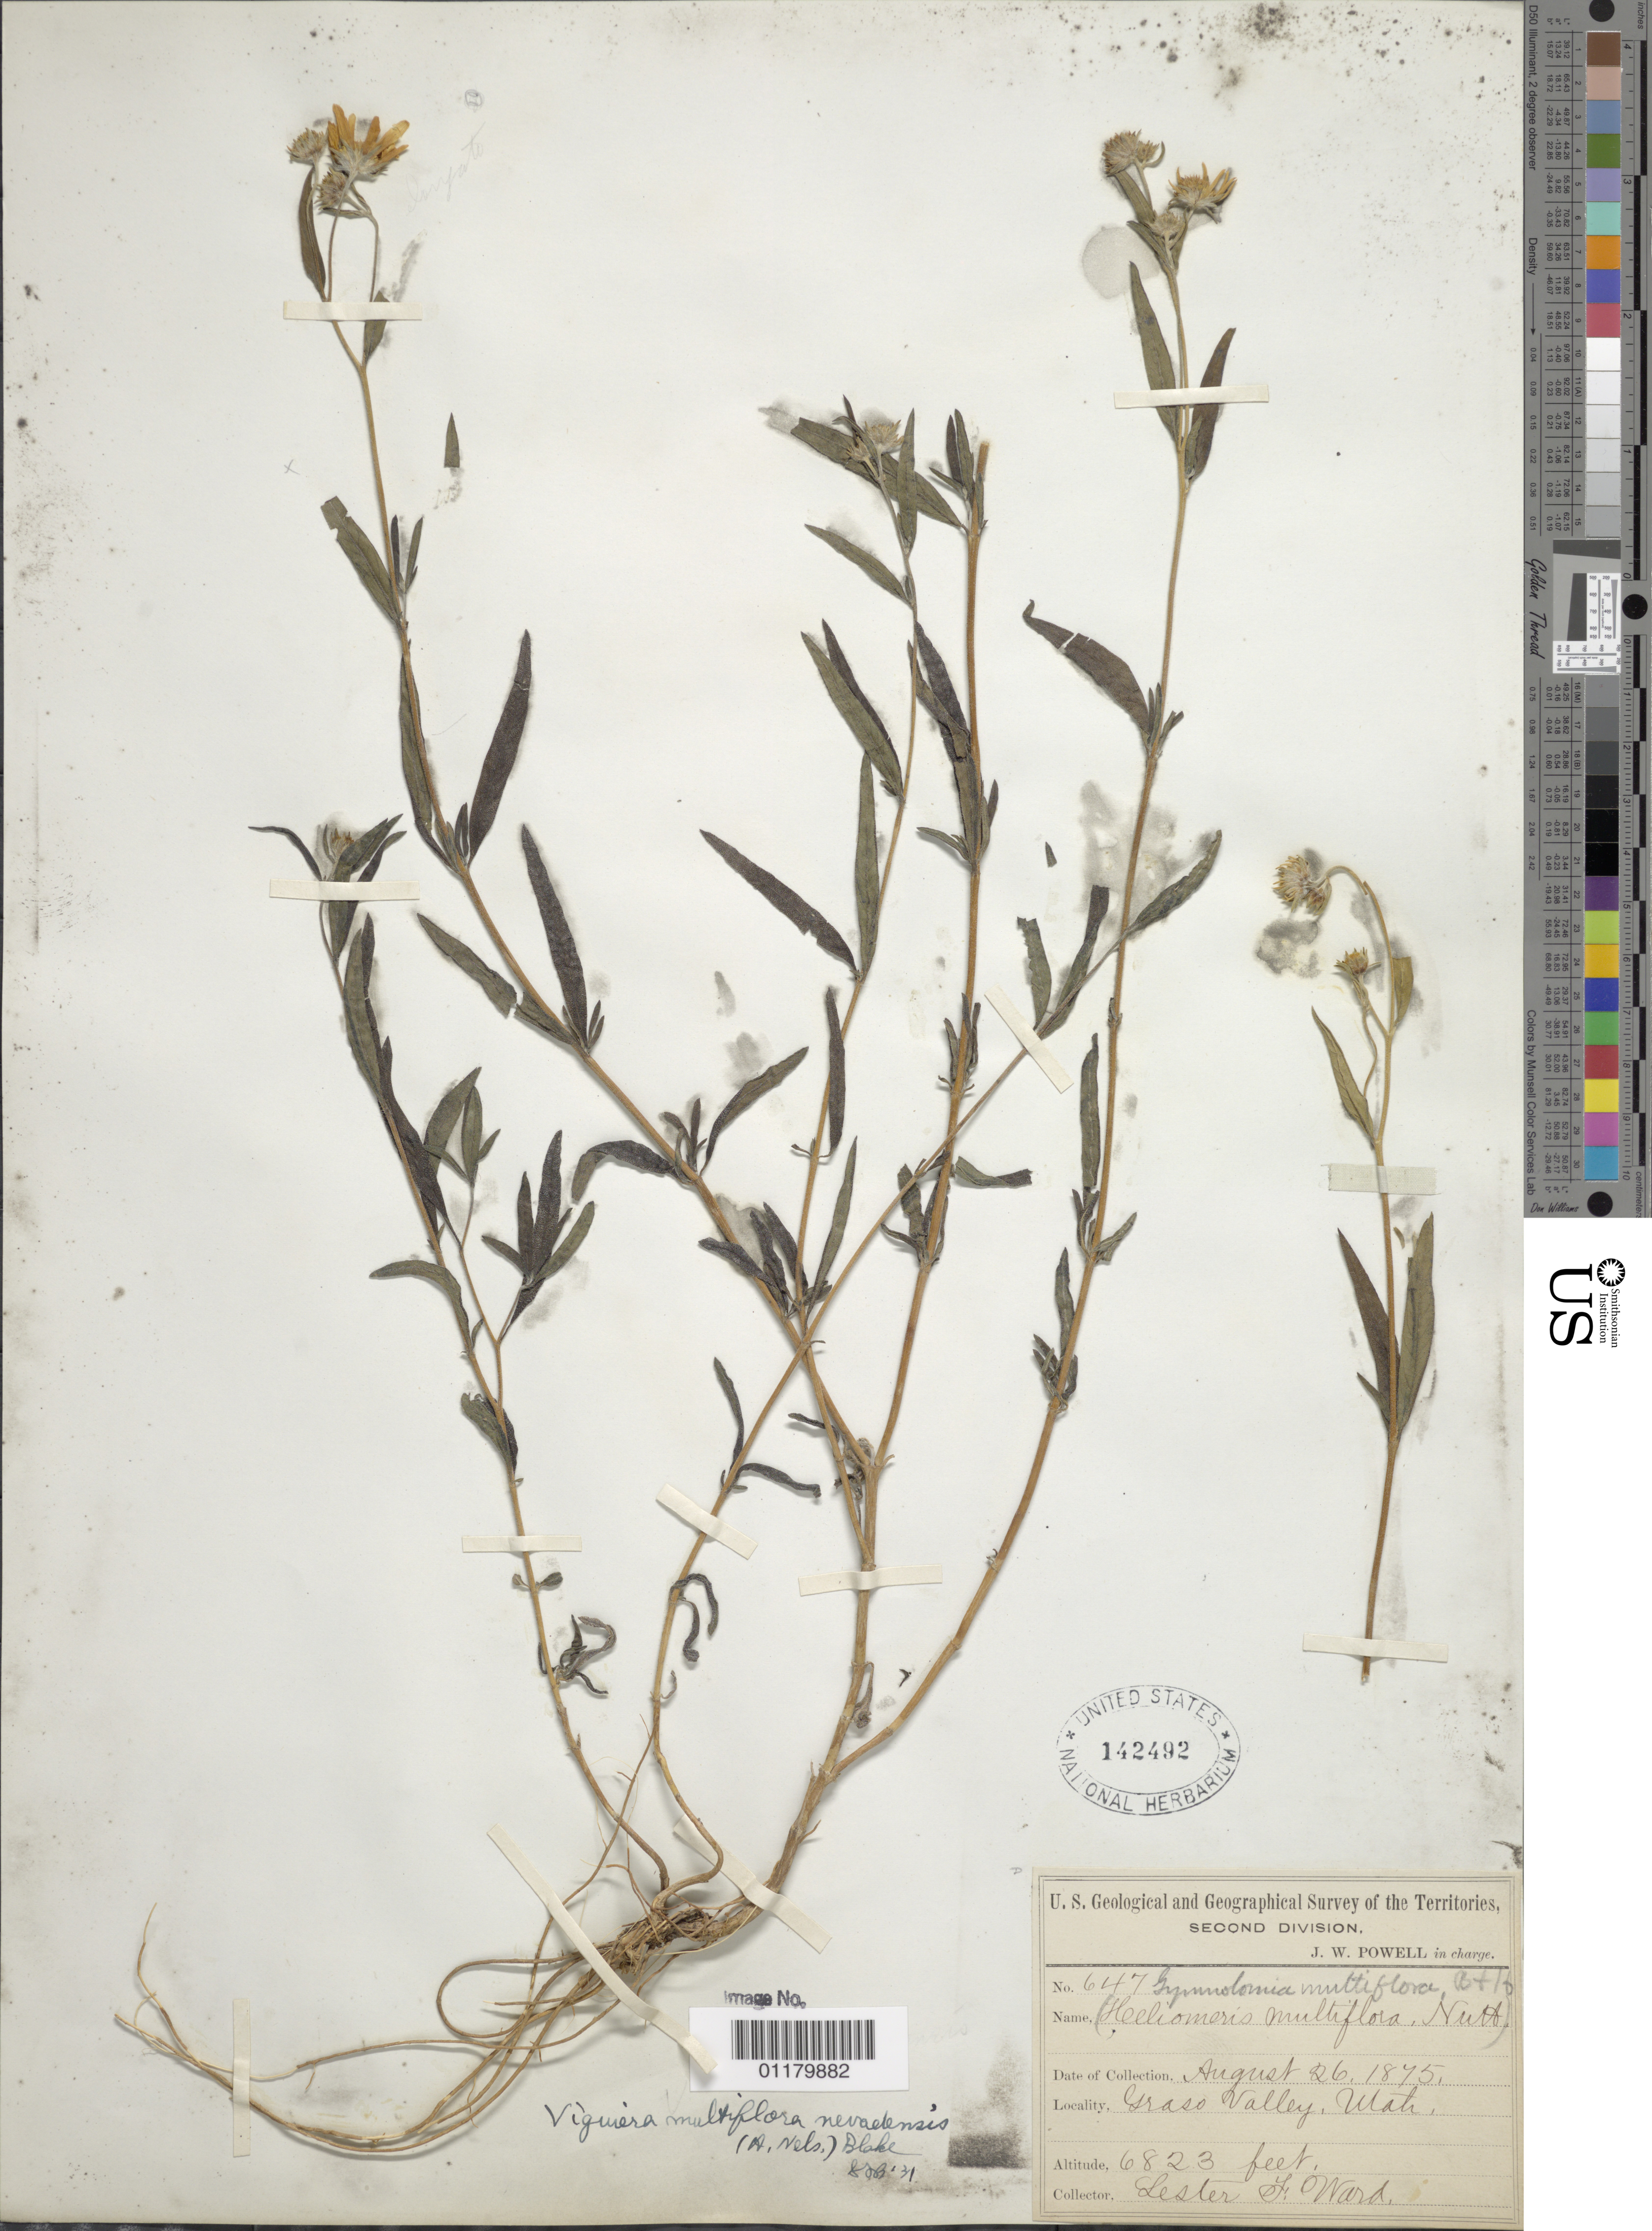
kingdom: Plantae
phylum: Tracheophyta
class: Magnoliopsida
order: Asterales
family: Asteraceae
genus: Heliomeris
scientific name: Heliomeris multiflora var. nevadensis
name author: (A. Nelson) Blake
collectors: L. F. Ward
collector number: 647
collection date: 1875-08-26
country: United States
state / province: Utah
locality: Grass Valley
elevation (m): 2080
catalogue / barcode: US 142492